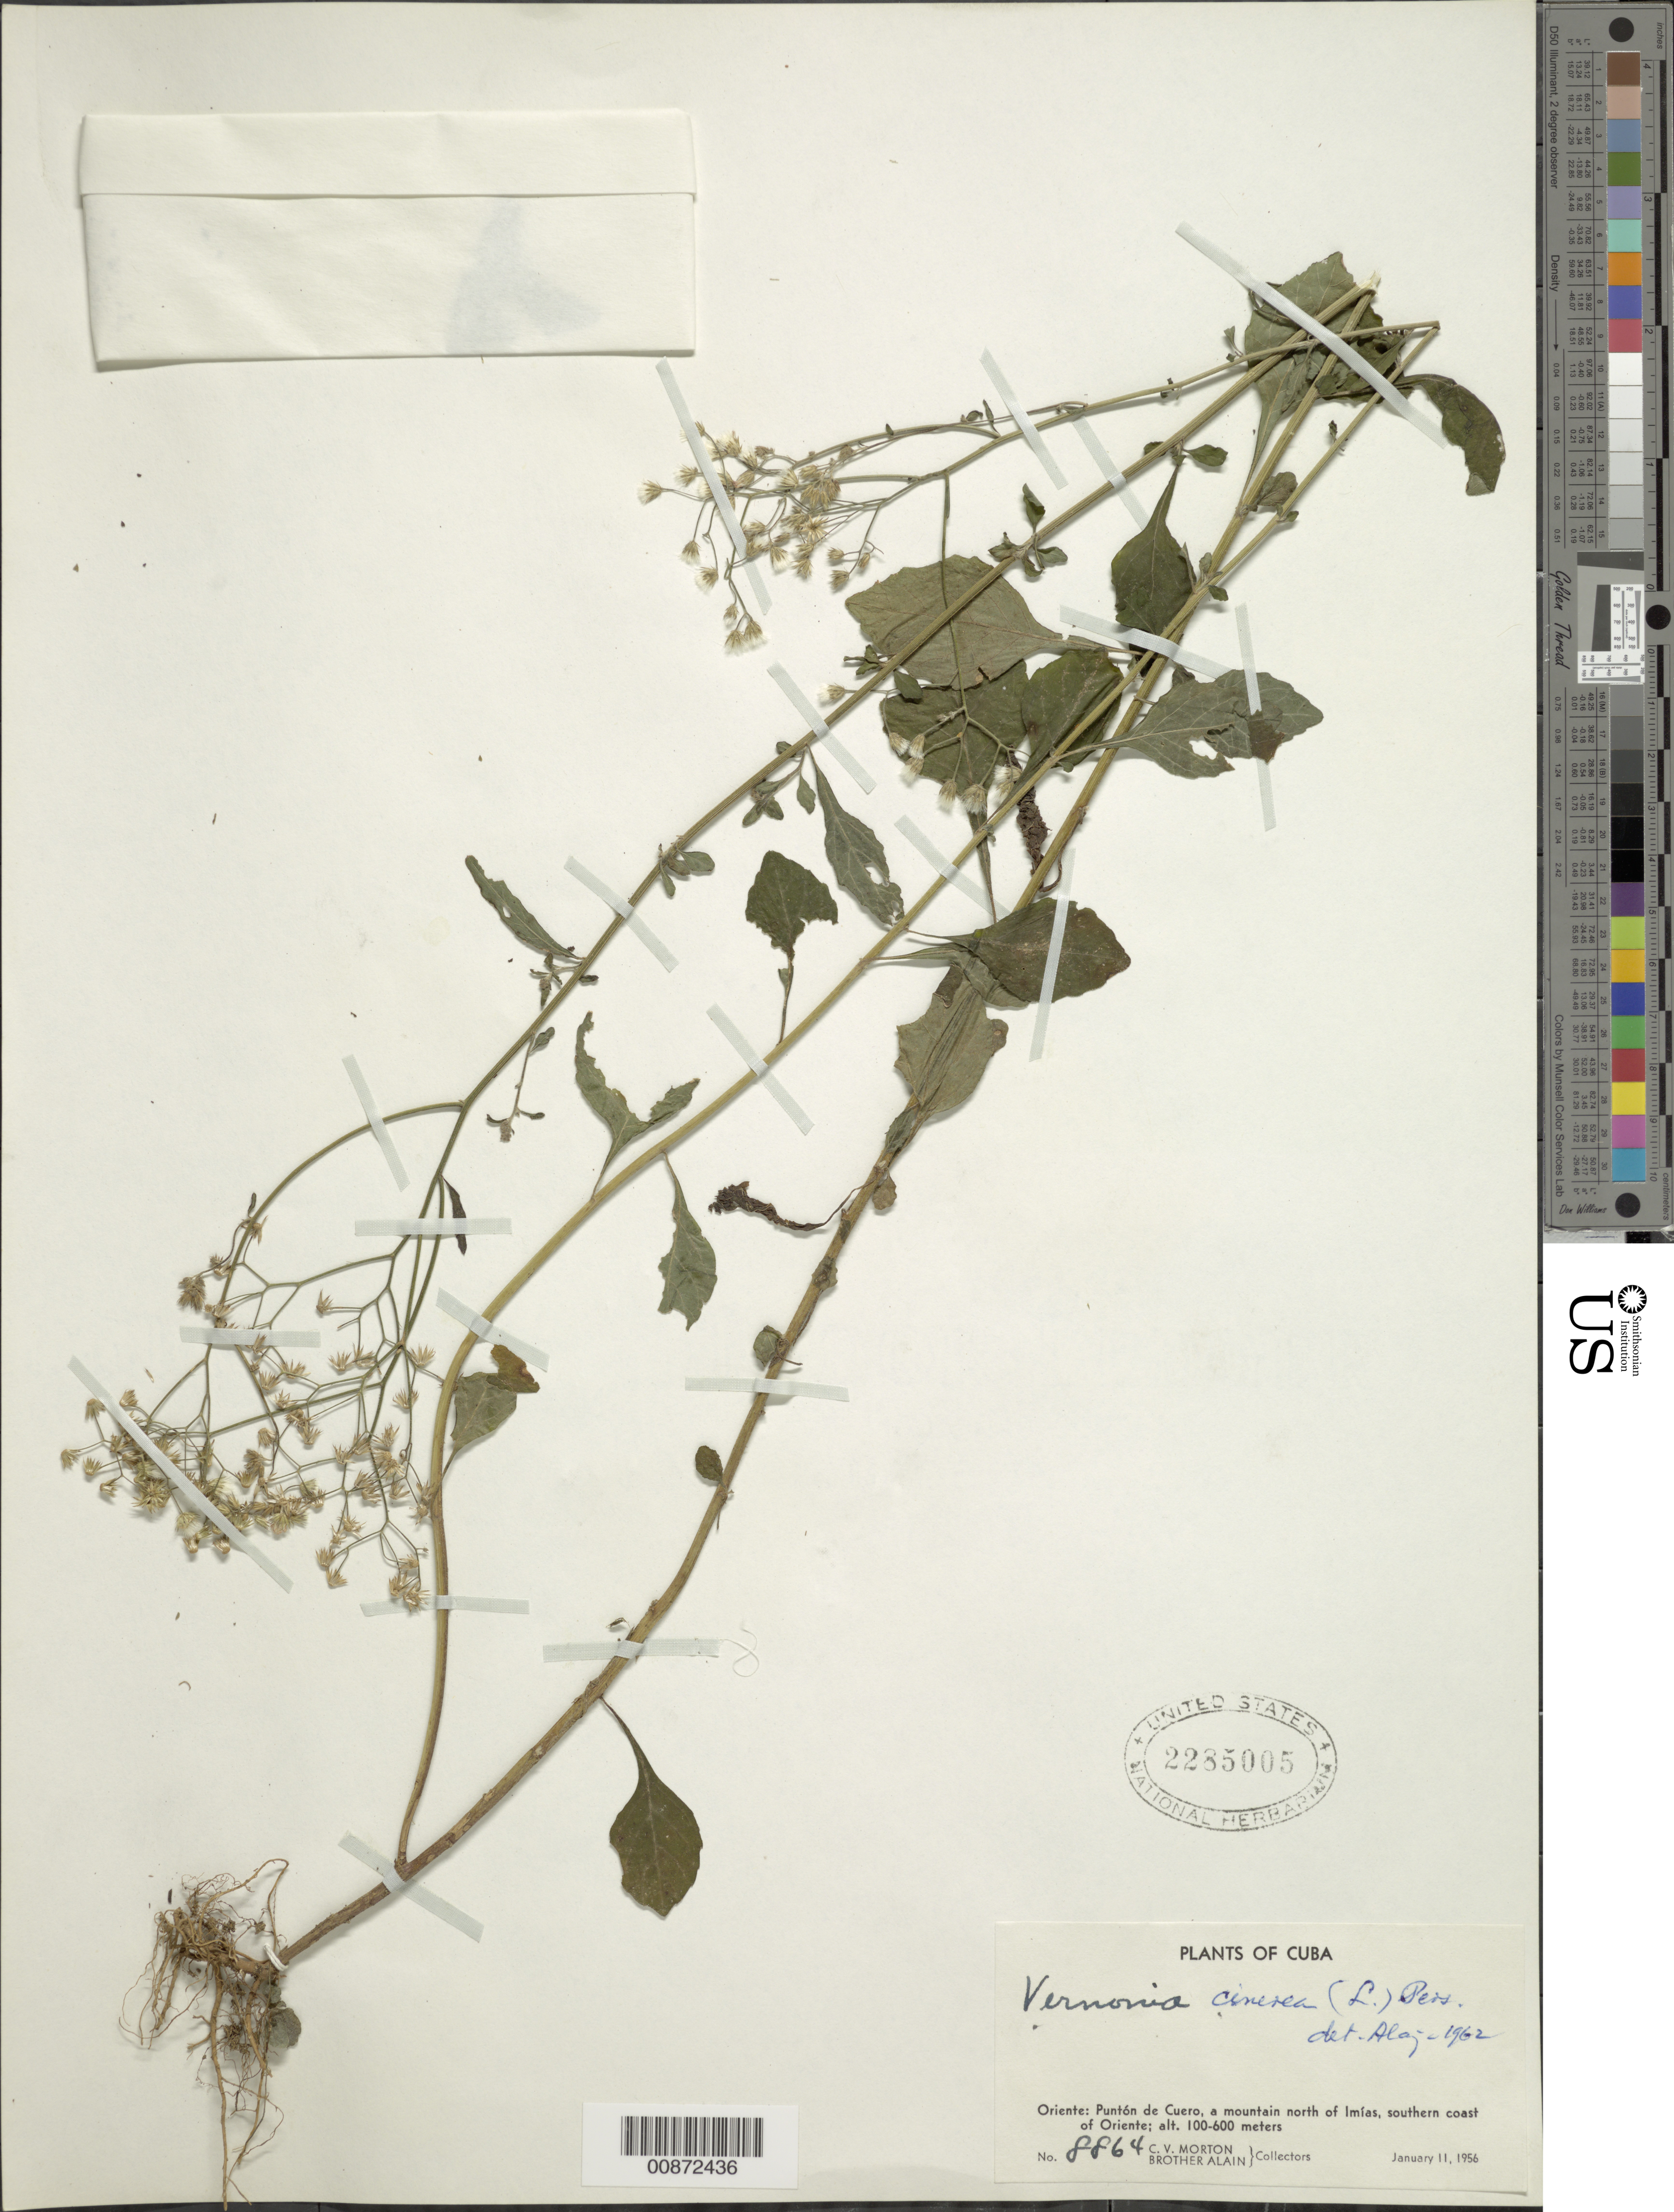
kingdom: Plantae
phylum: Tracheophyta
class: Magnoliopsida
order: Asterales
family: Asteraceae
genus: Cyanthillium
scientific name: Cyanthillium cinereum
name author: (L.) H. Rob.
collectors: C. V. Morton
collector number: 8864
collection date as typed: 11 Jan 1956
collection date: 1956-01-11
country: Cuba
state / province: Oriente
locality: Puntón de Cuero, a mountain north of Imías, southern coast of Oriente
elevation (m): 100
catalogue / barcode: US 2285005